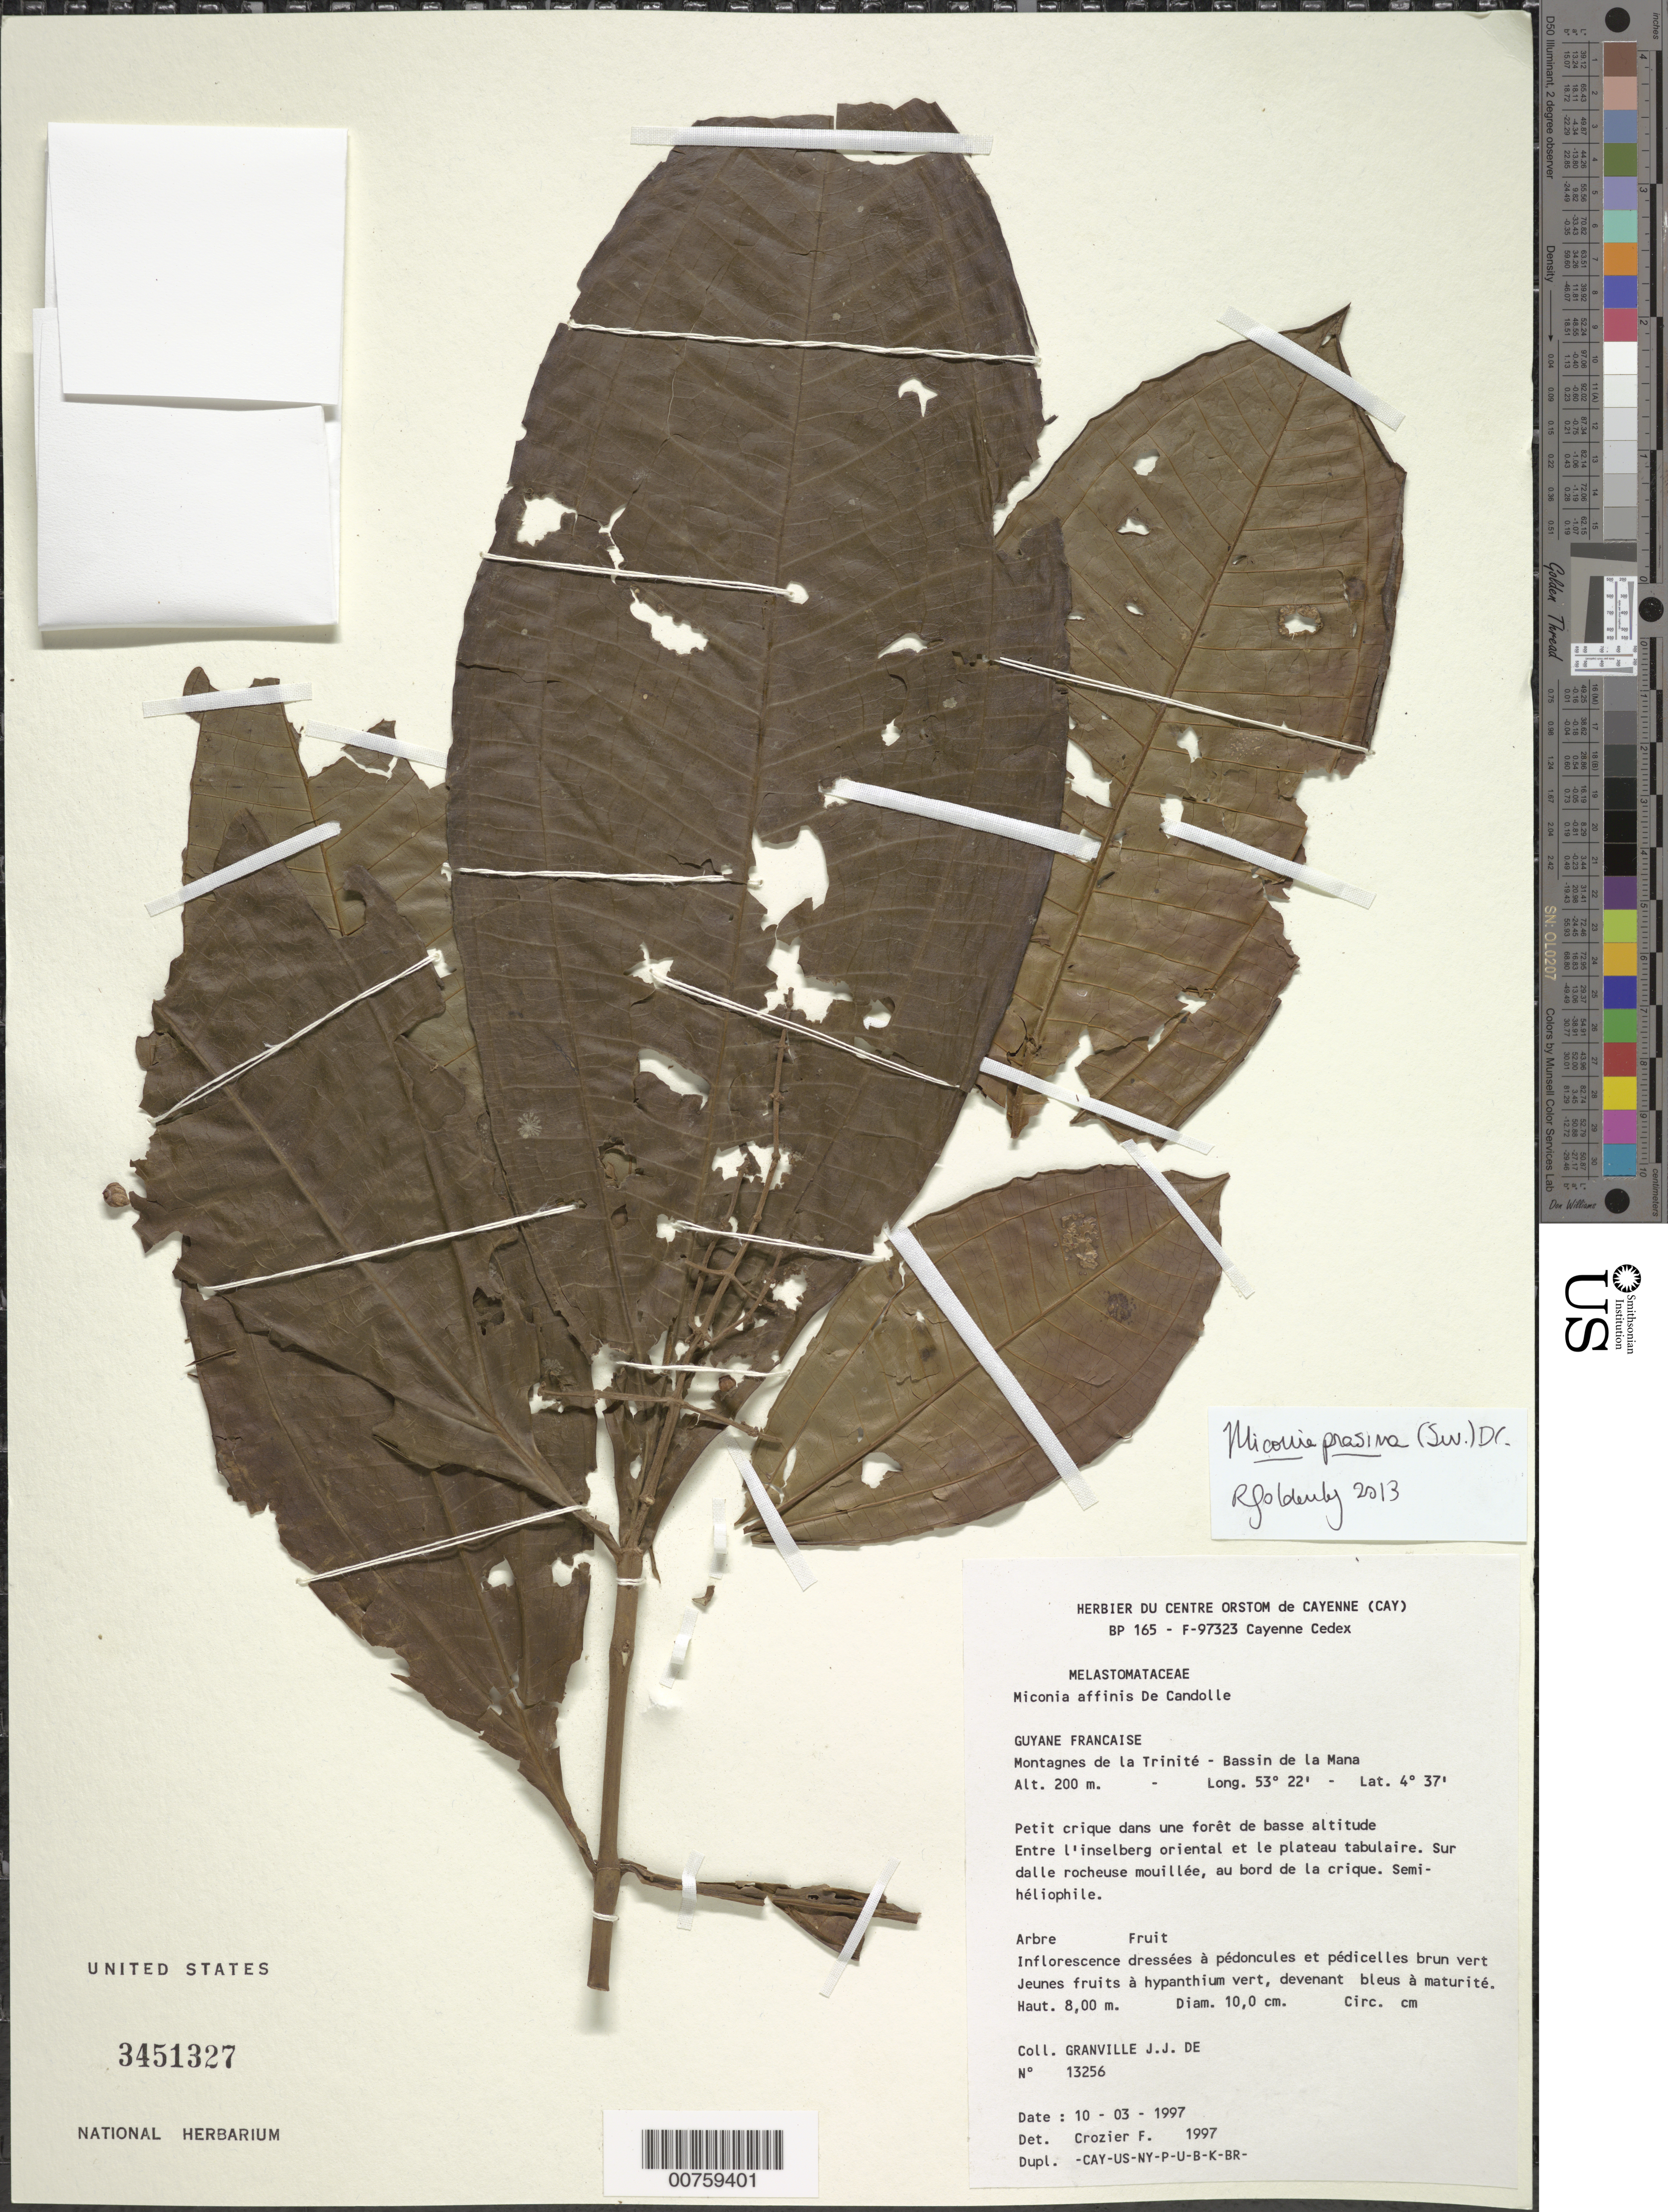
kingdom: Plantae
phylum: Tracheophyta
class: Magnoliopsida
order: Myrtales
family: Melastomataceae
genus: Miconia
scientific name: Miconia prasina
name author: (Sw.) DC.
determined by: Goldenberg, R.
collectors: J.-J. de Granville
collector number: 13256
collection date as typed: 10-Mar-97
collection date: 1997-03-10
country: French Guiana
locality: Montagnes de la Trinité, Bassin de la Mana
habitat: Petit crique dans une forêt de basse alt., entre l'inselberg oriental et sur le plateau tabulaire. Sur dalle rocheuse mouillee, au bord de la crique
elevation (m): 200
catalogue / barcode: US 3451327